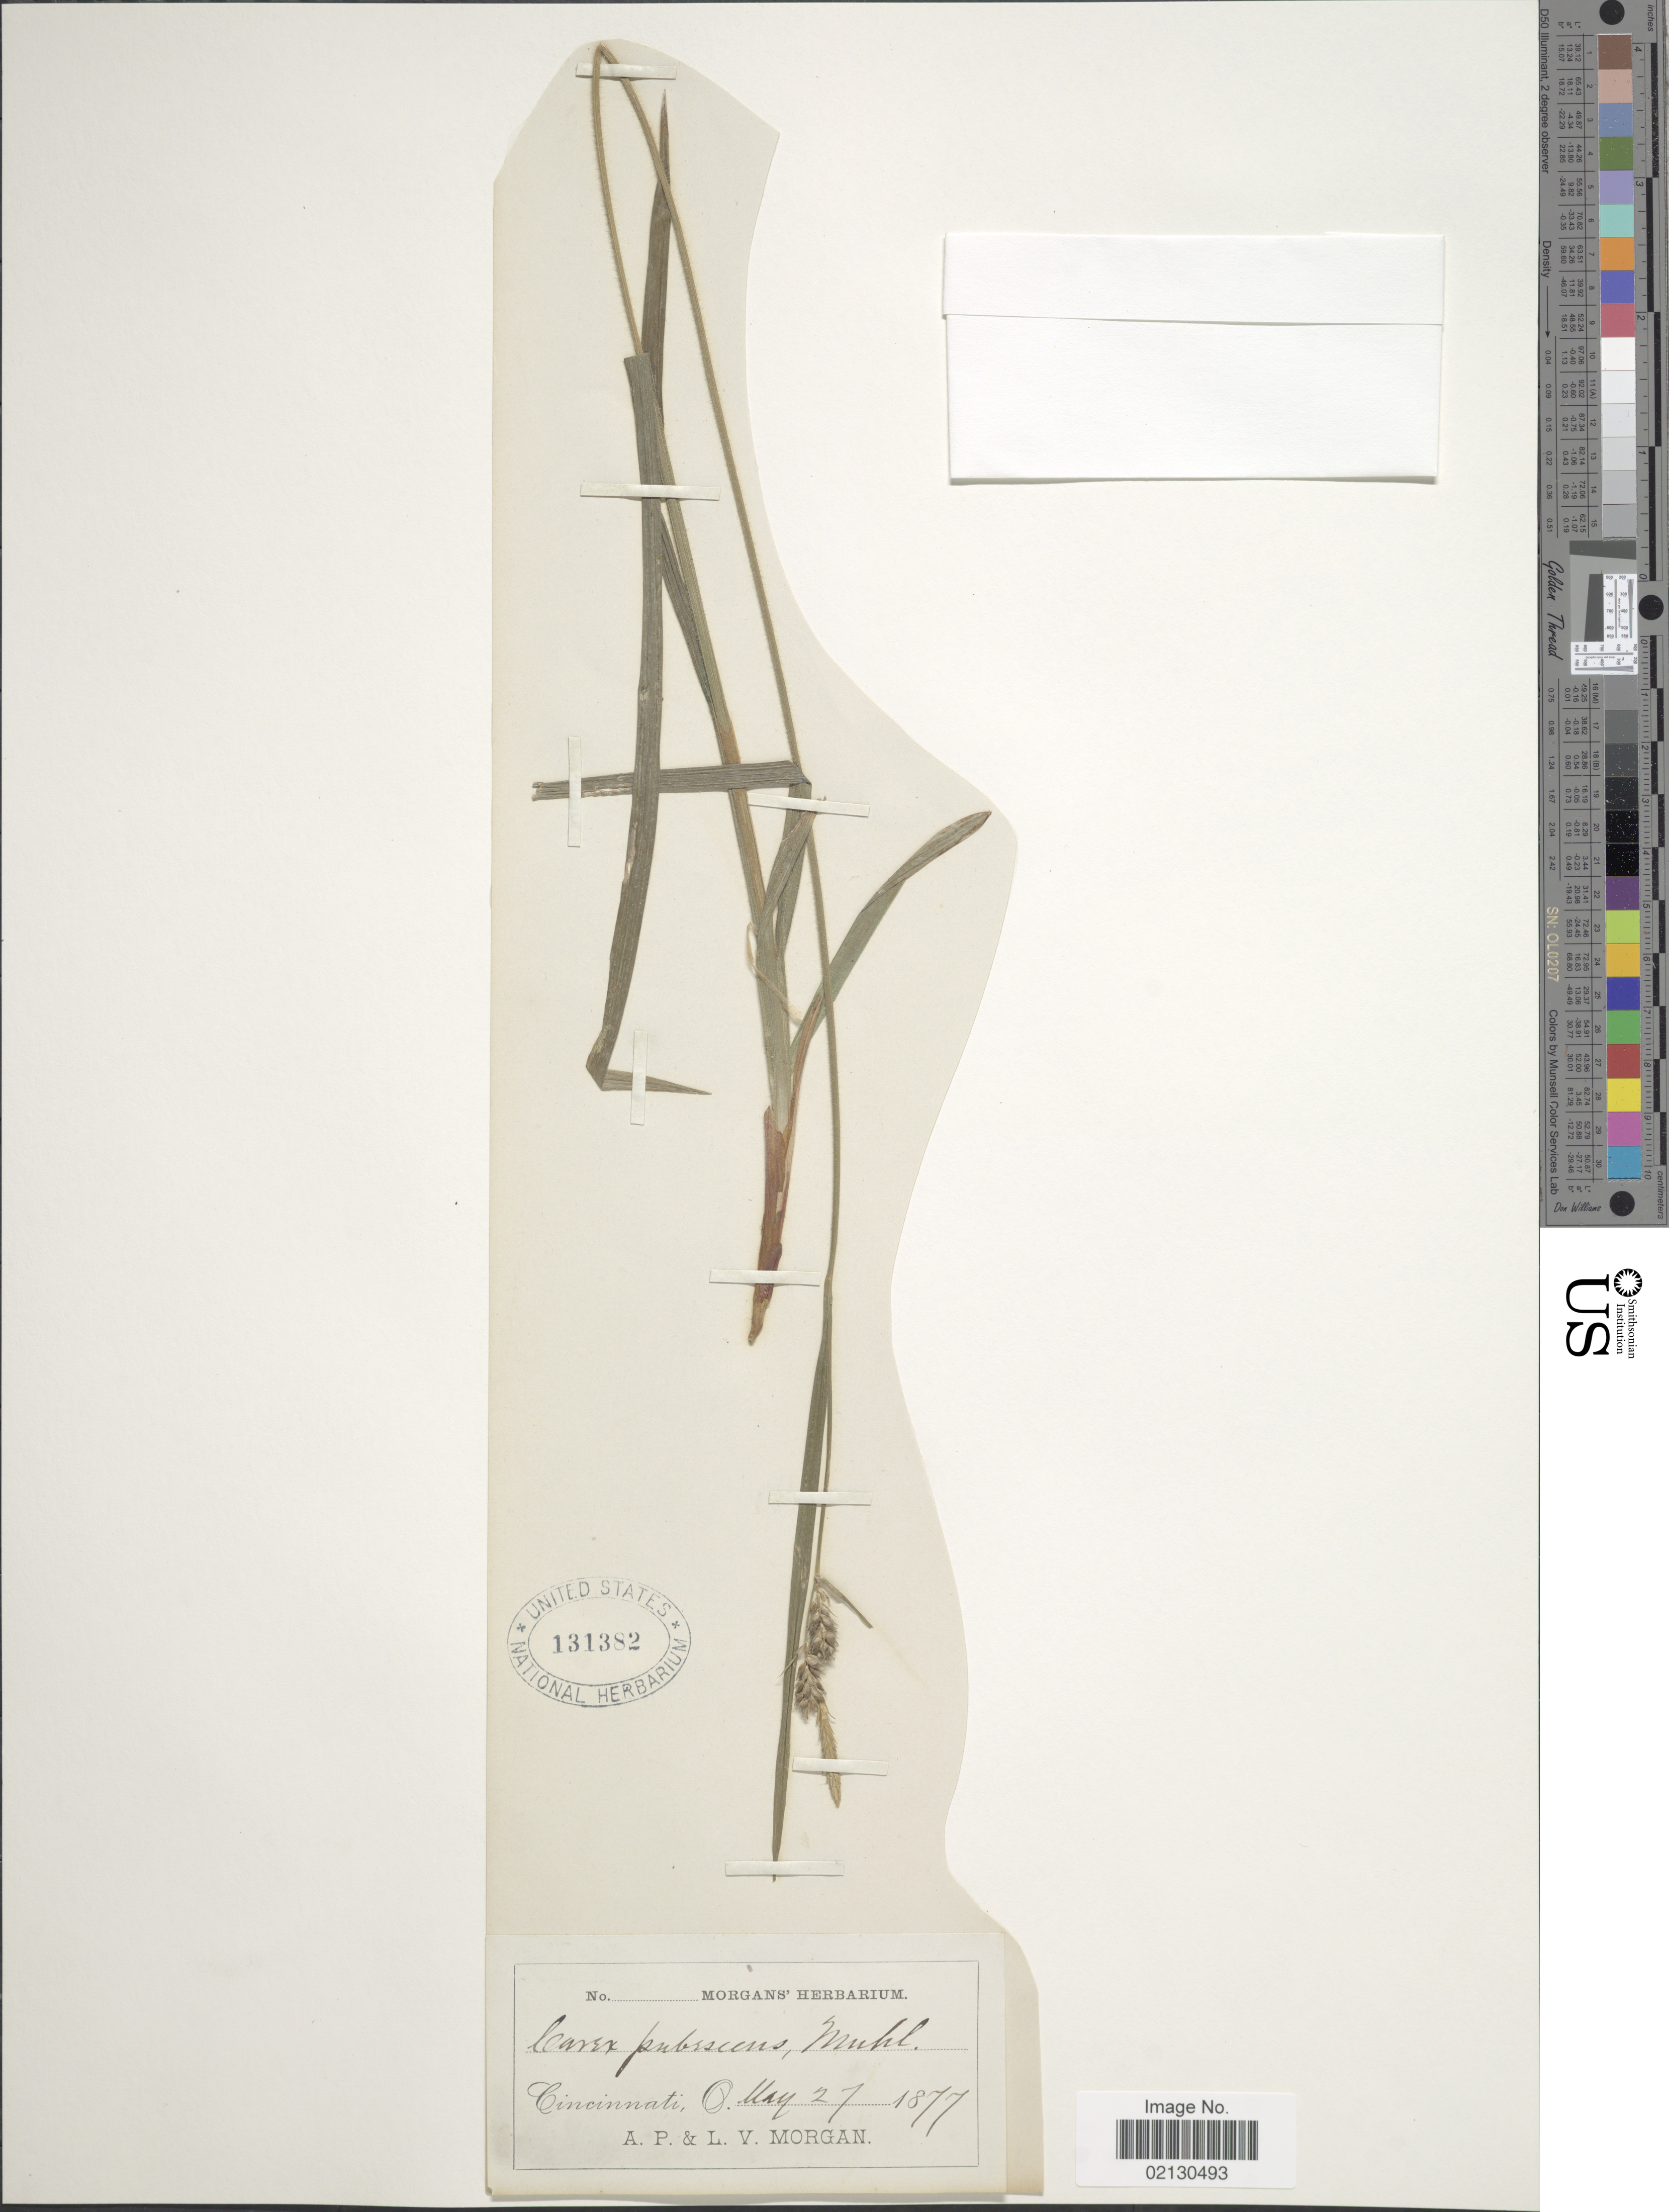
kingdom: Plantae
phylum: Tracheophyta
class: Liliopsida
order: Poales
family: Cyperaceae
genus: Carex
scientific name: Carex hirtifolia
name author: Mack.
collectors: A. Morgan & L. Morgan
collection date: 1877-05-27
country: United States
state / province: Ohio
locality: Cincinnati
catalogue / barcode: US 131382